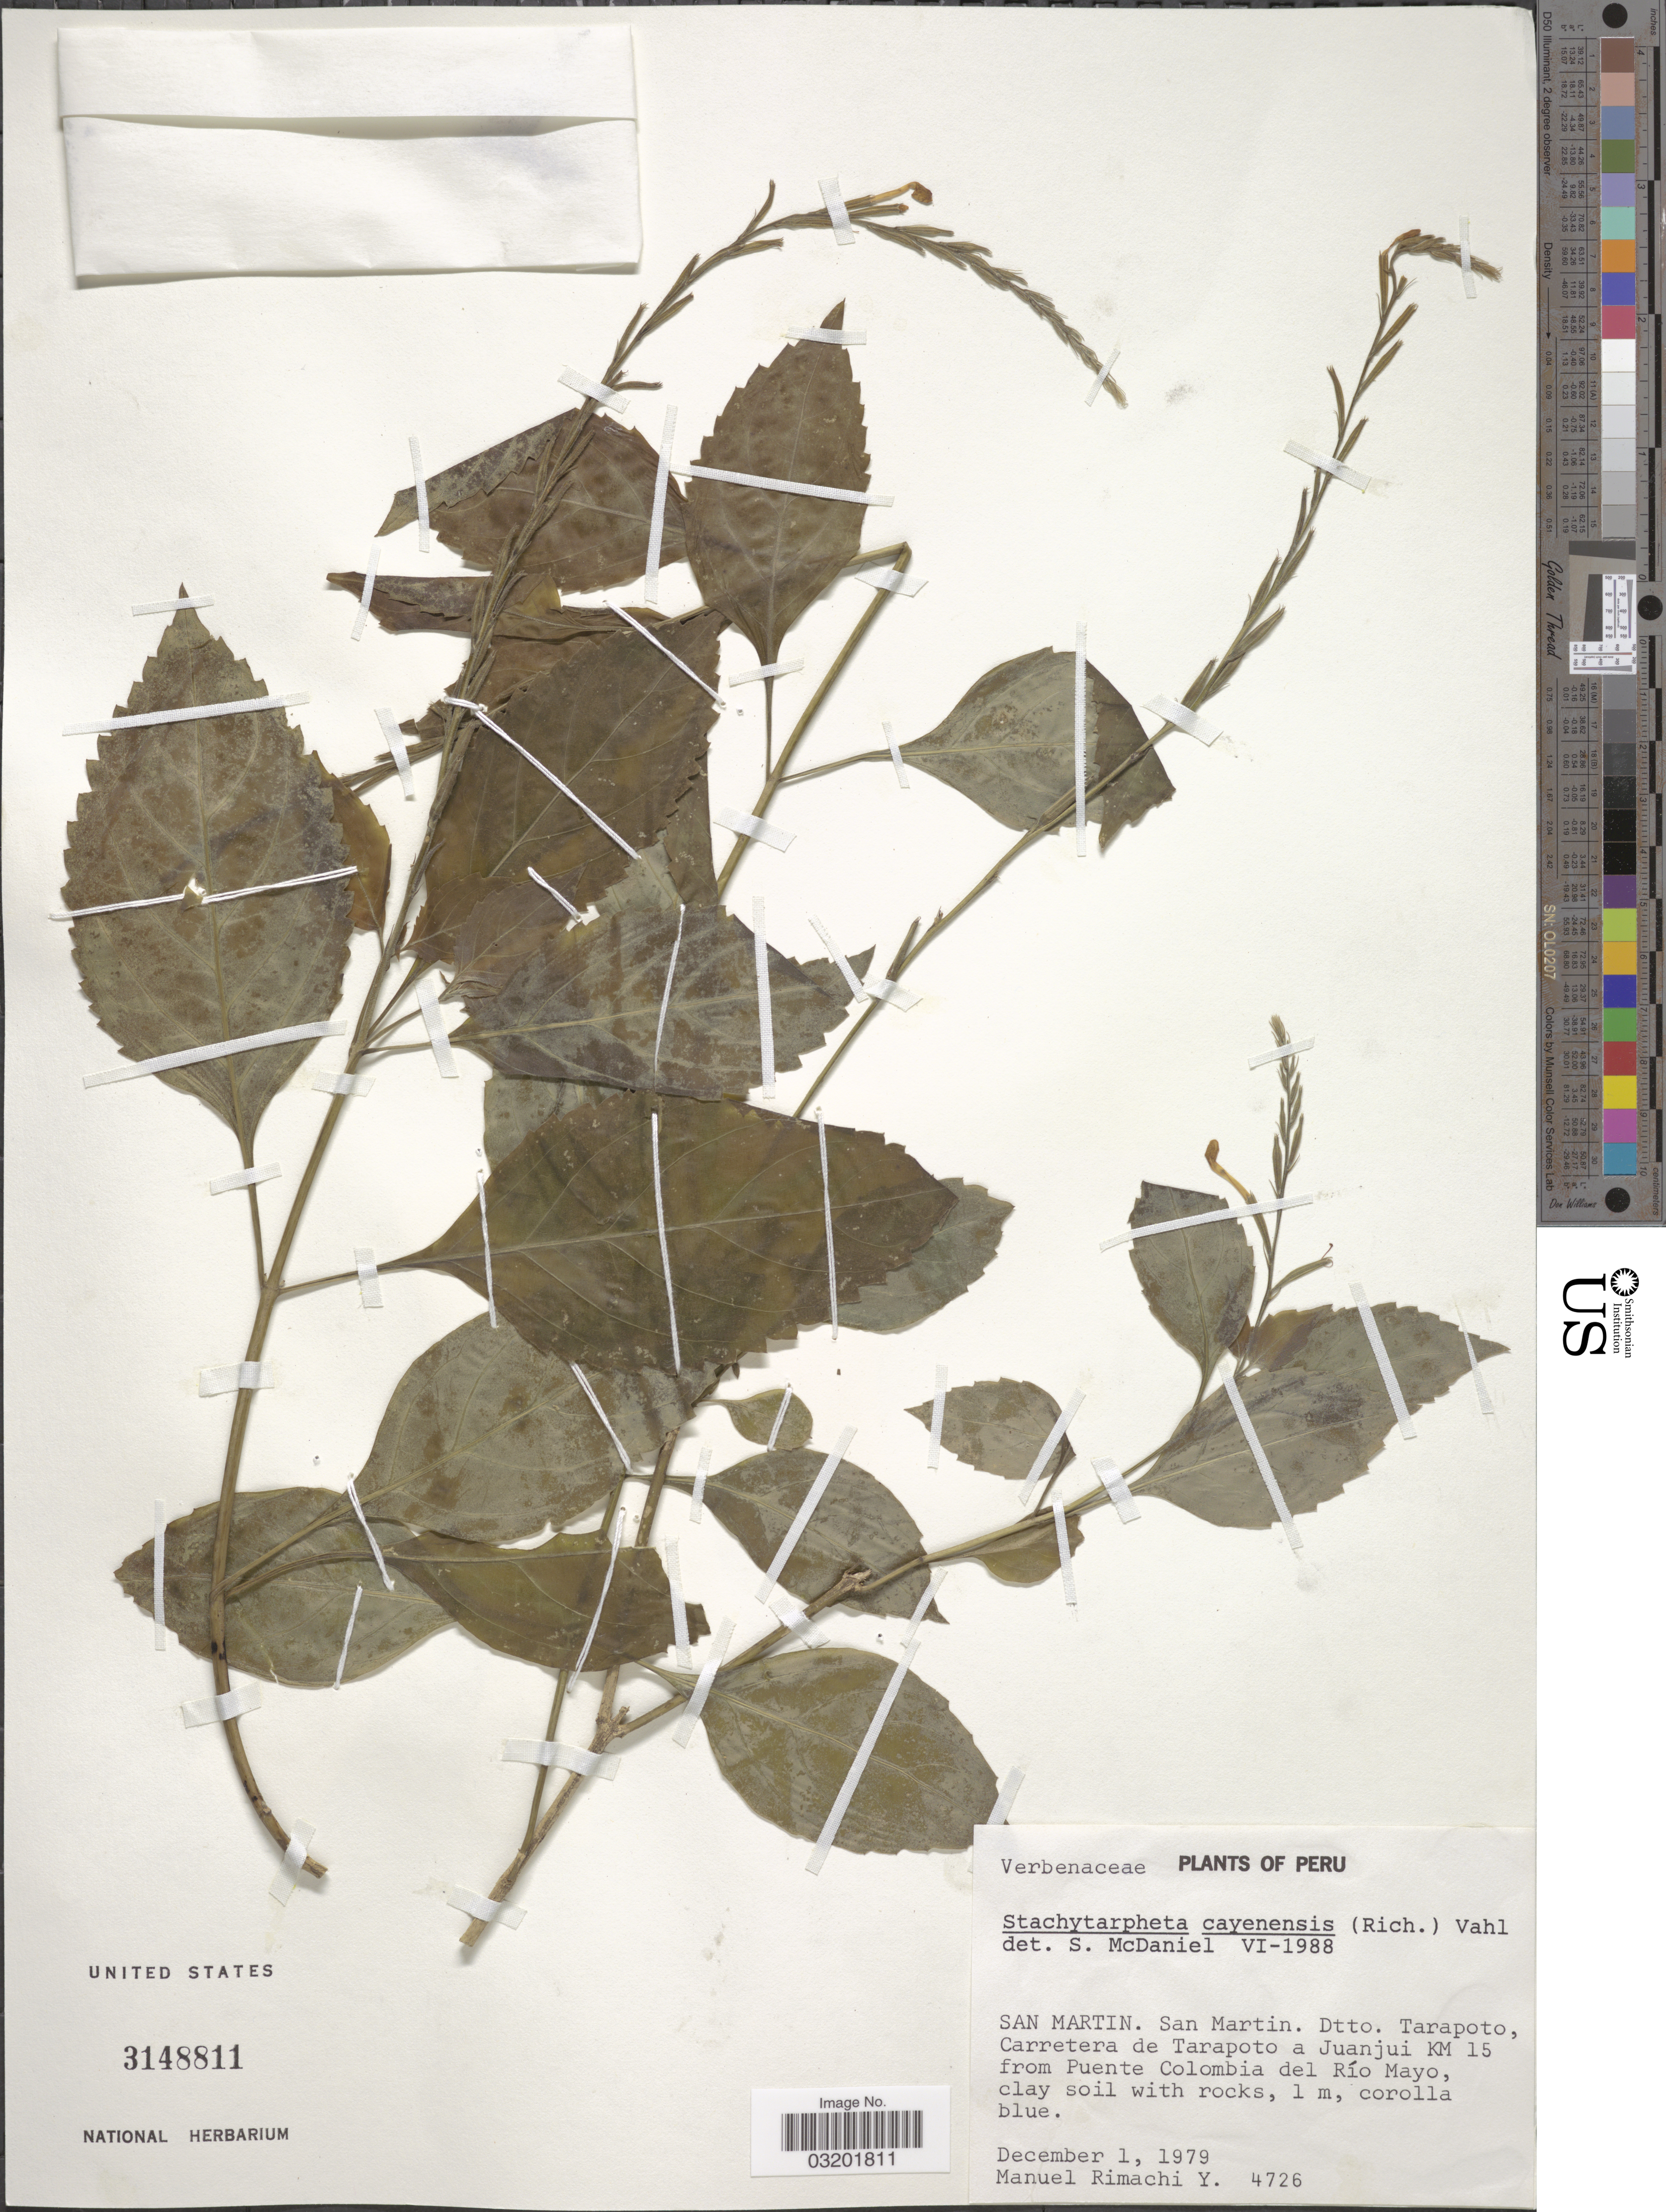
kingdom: Plantae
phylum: Tracheophyta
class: Magnoliopsida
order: Lamiales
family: Verbenaceae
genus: Stachytarpheta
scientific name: Stachytarpheta cayennensis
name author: (Rich.) Vahl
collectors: M. Rimachi Y.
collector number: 4726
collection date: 1979-12-01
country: Peru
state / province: San Martín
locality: San Martin. Dtto. Tarapoto, Carretera de Tarapoto a Juanjui KM 15 from Puente Colombia del Río Mayo.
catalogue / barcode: US 3148811